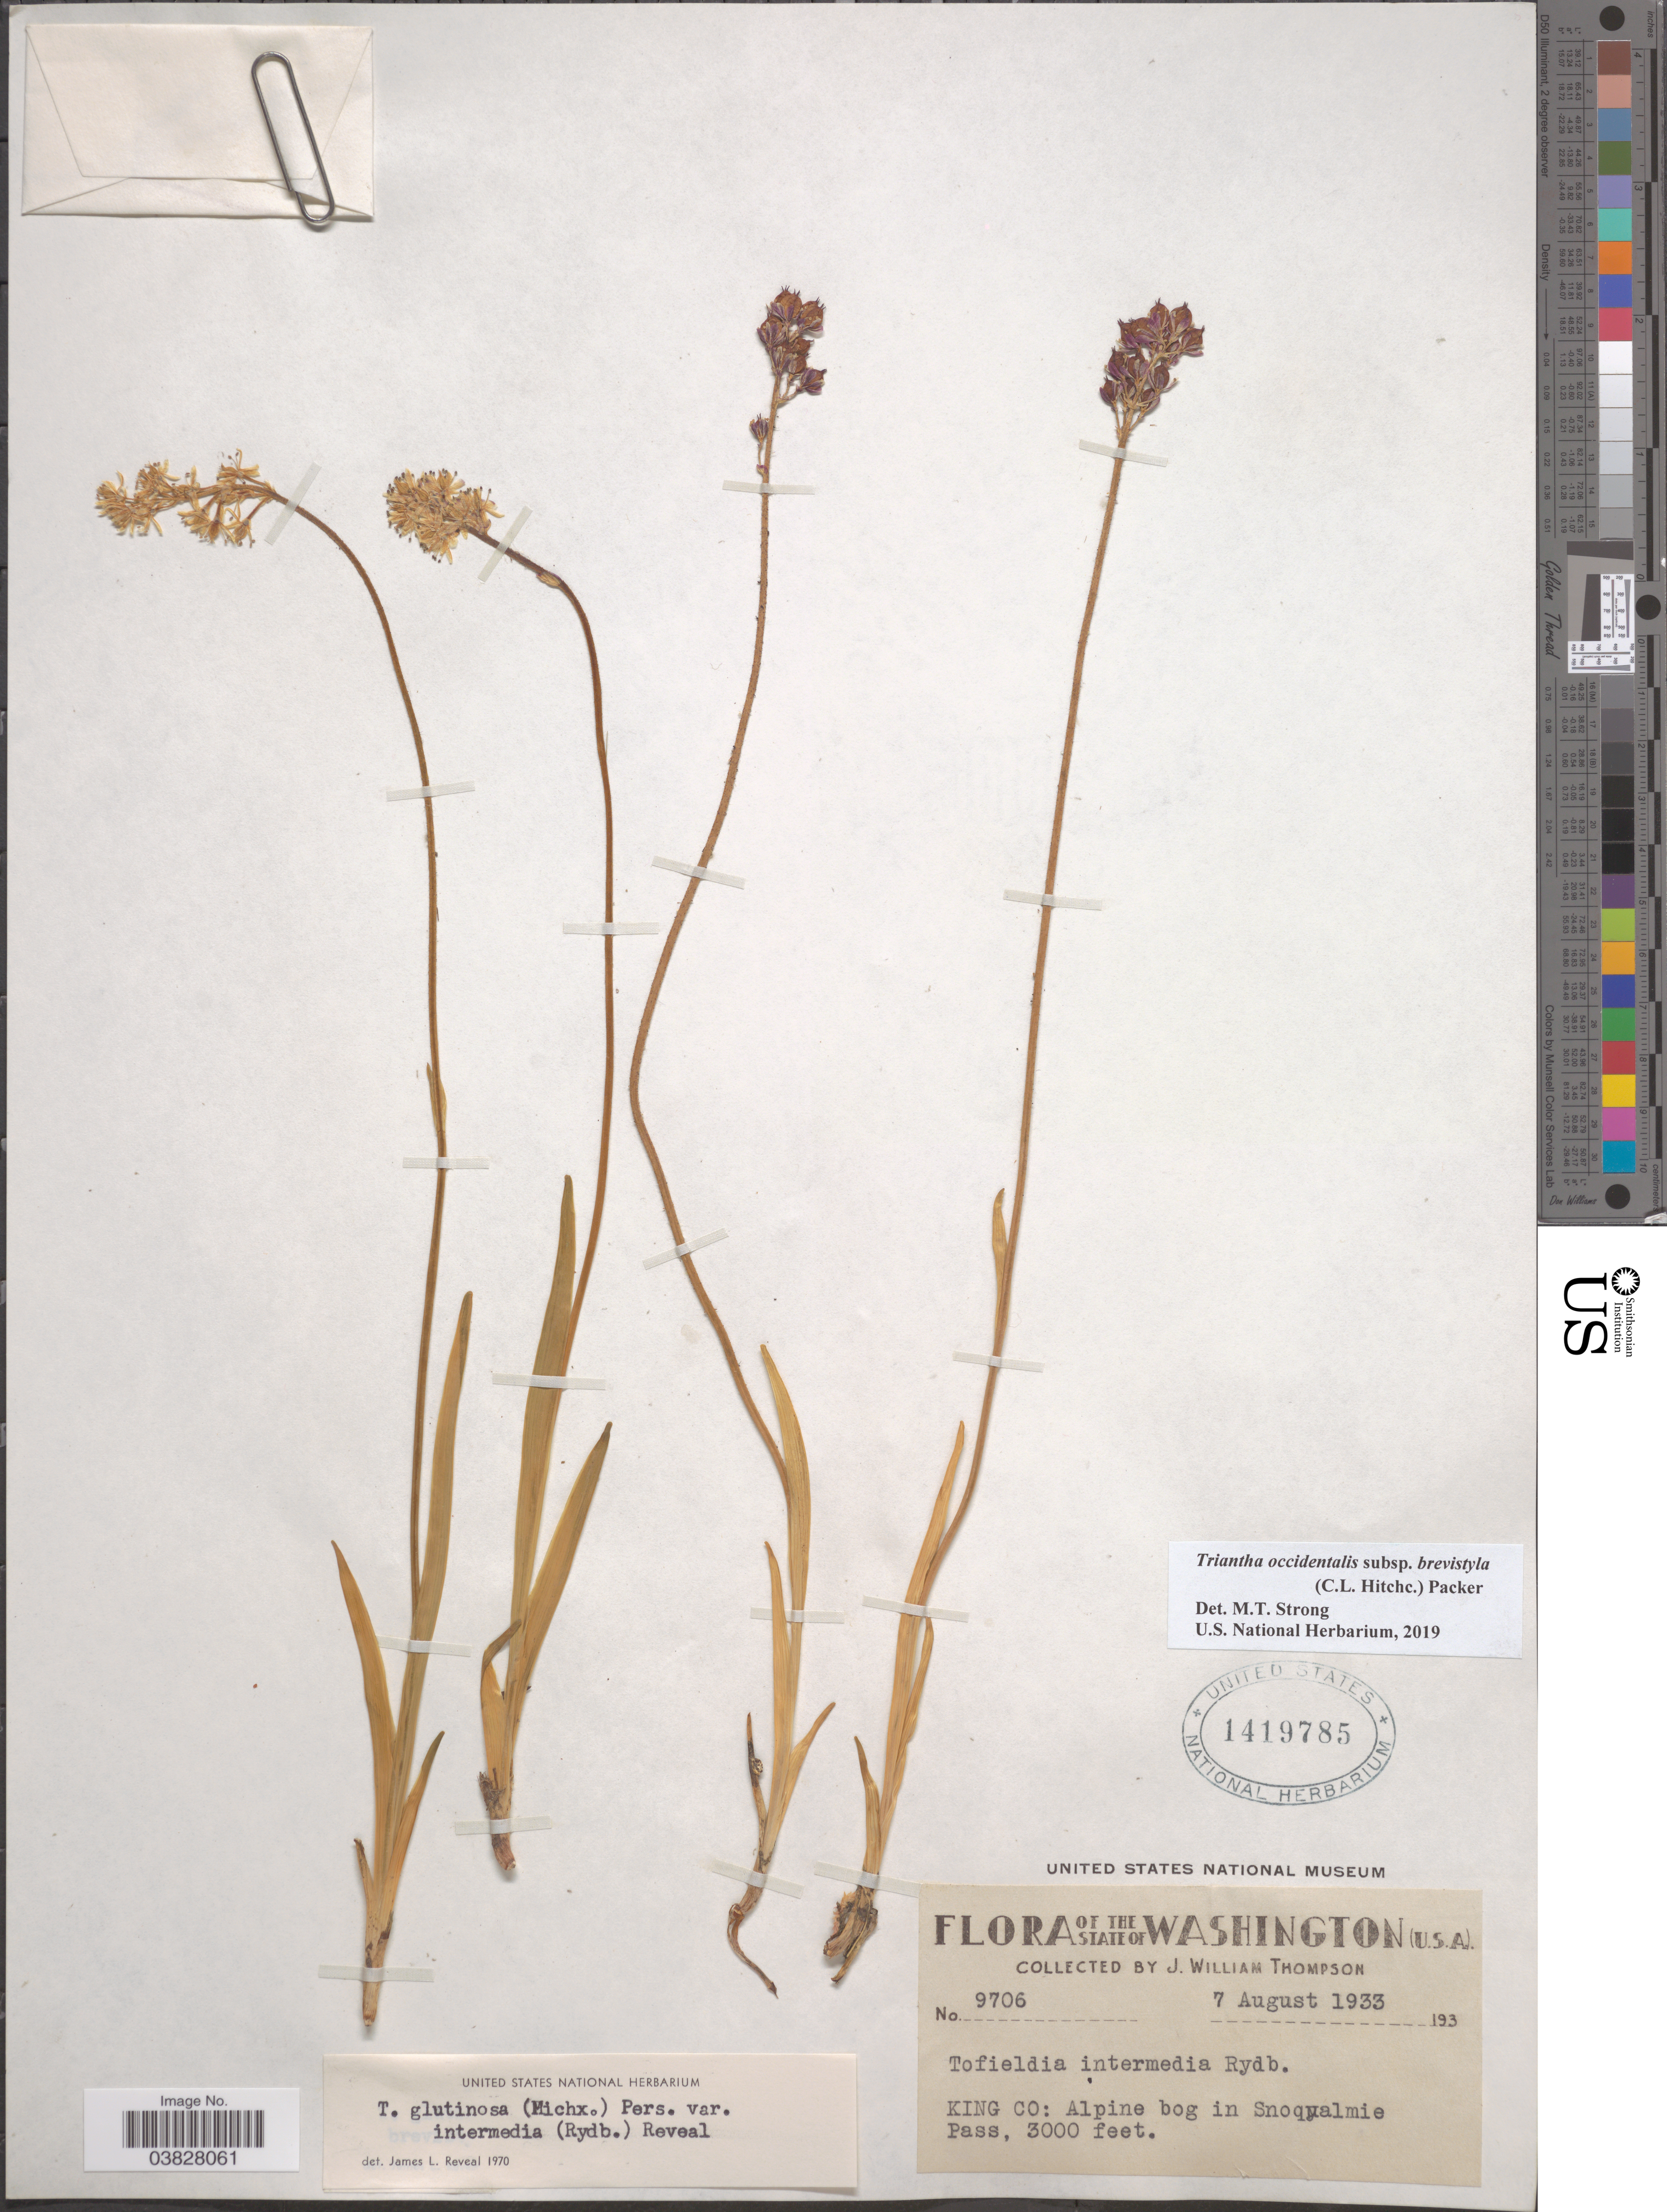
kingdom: Plantae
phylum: Tracheophyta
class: Liliopsida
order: Alismatales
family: Tofieldiaceae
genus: Triantha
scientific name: Triantha occidentalis subsp. brevistyla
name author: (C.L. Hitchc.) Packer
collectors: J. W. Thompson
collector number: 9706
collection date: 1933-08-07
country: United States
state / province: Washington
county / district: King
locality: King Co: Alpine bog in Snoqualmie Pass.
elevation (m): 914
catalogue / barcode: US 1419785